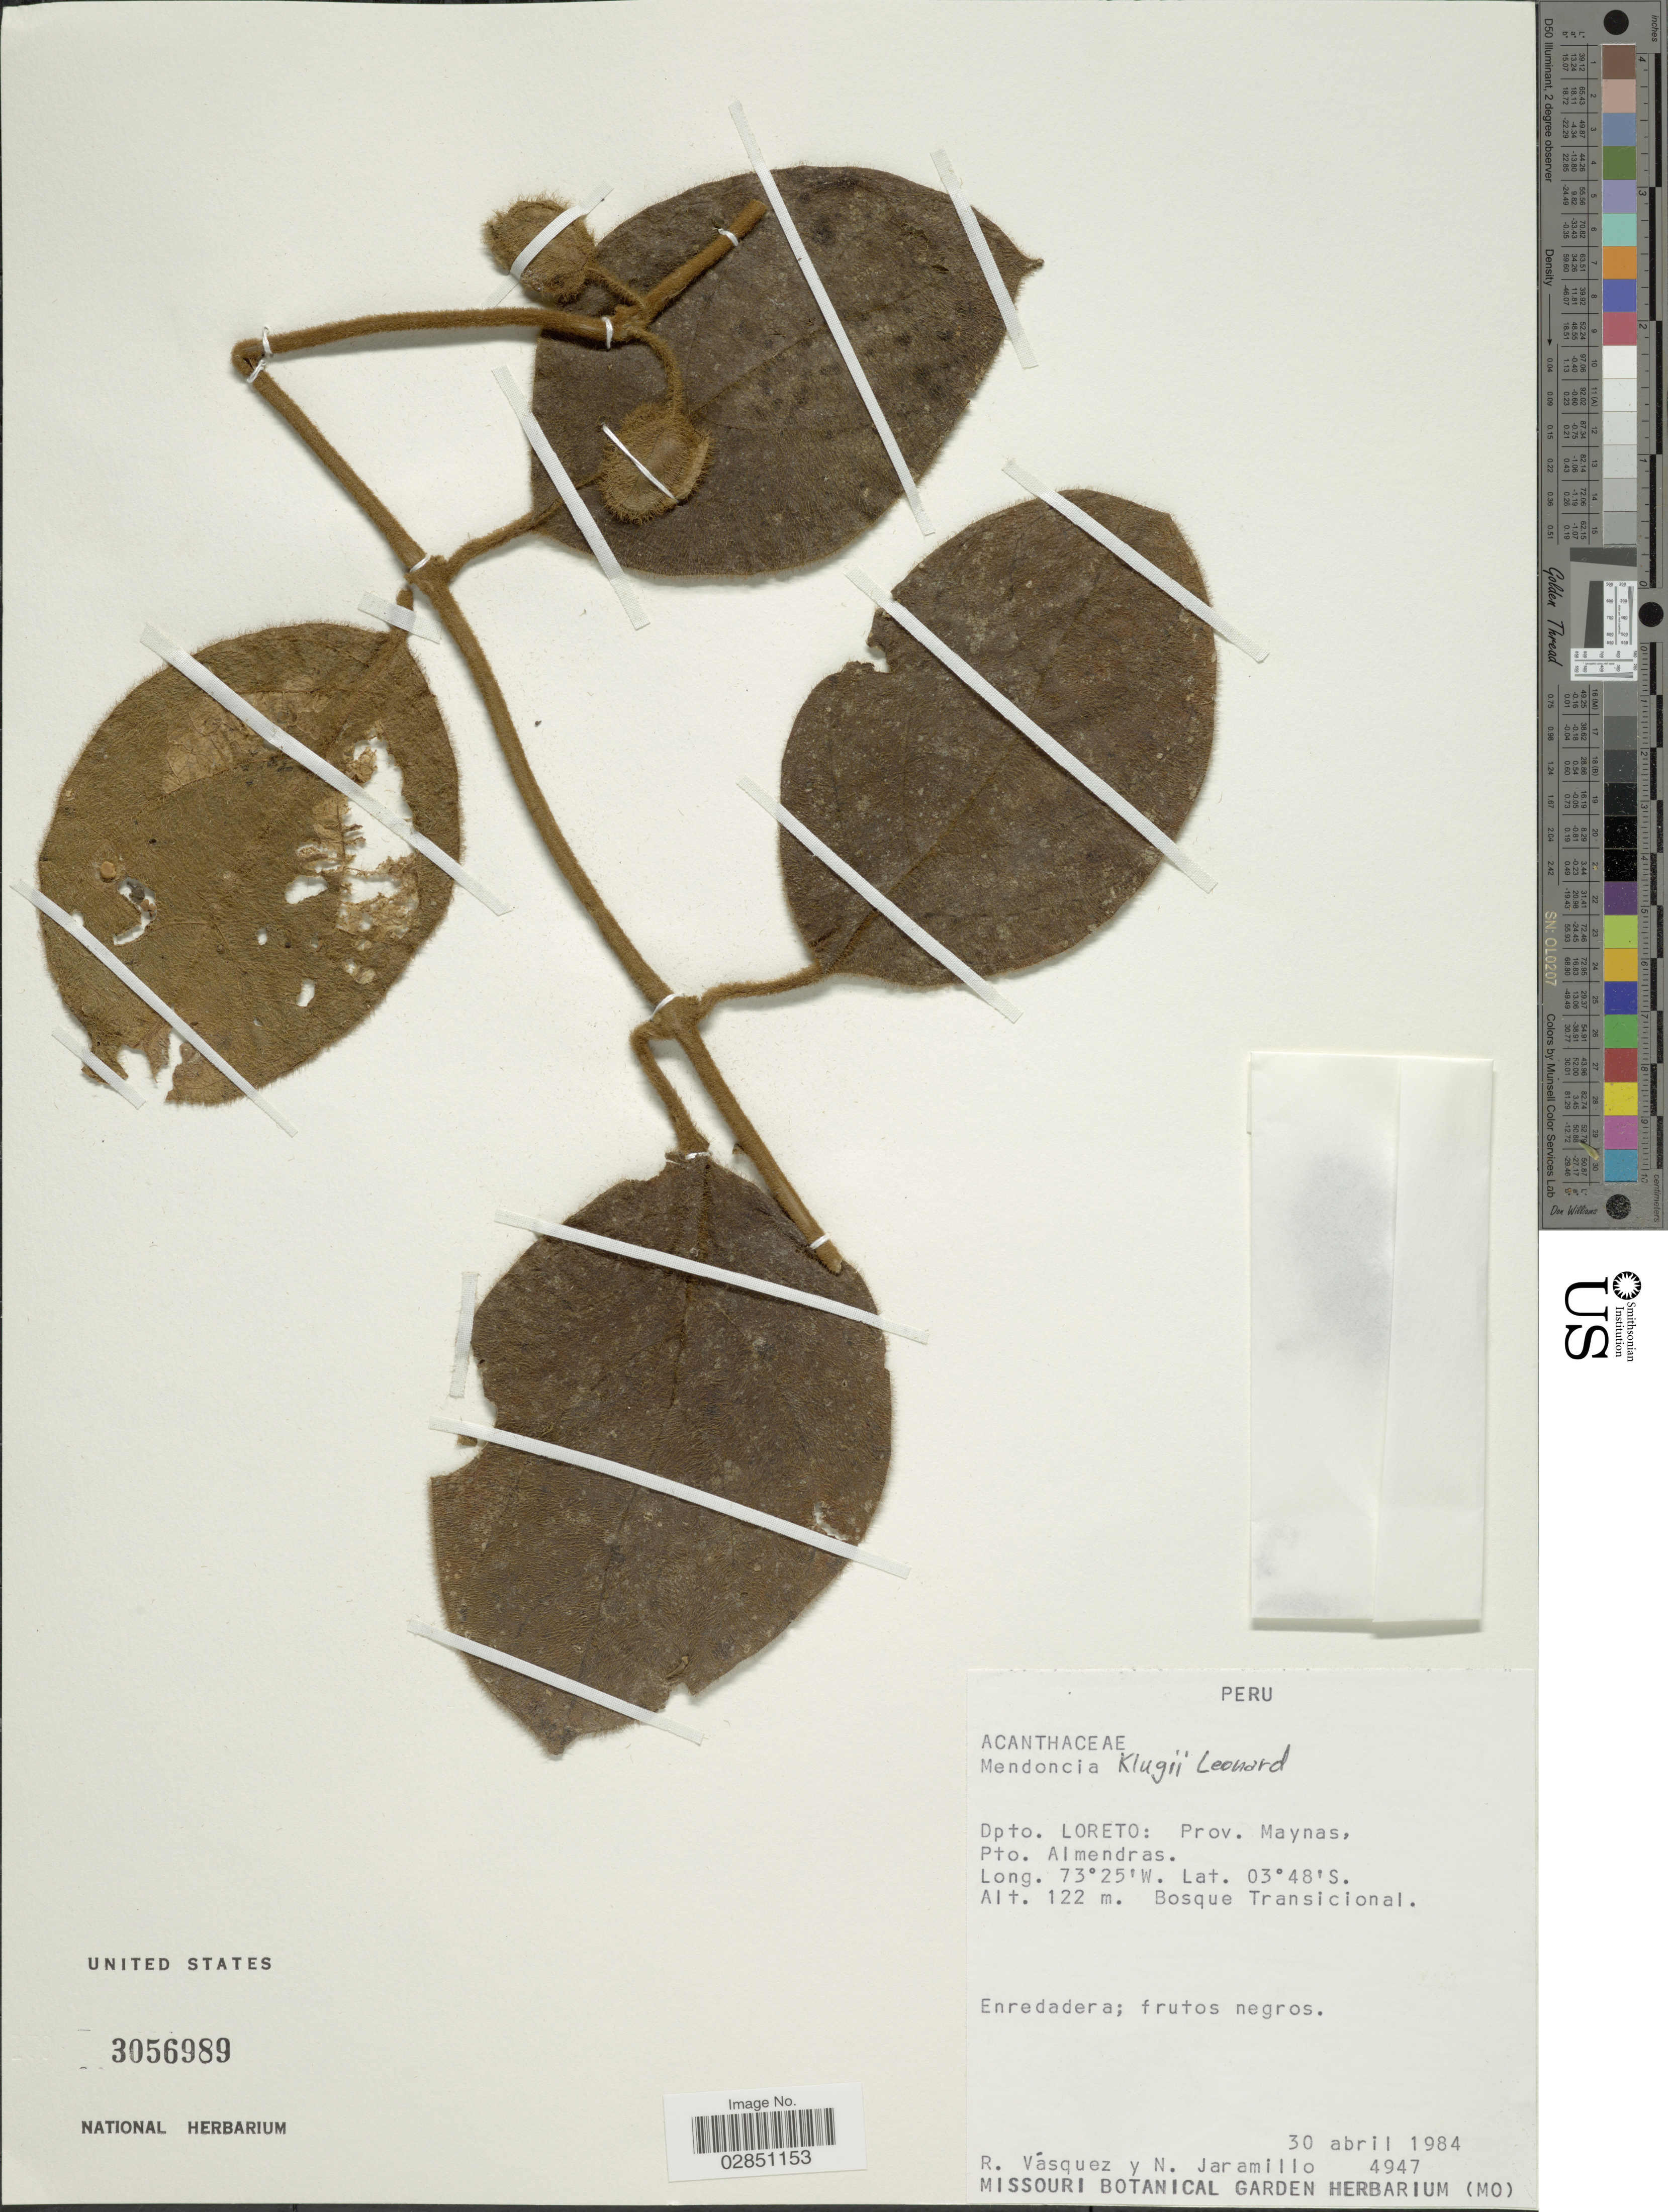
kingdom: Plantae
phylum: Tracheophyta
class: Magnoliopsida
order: Lamiales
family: Acanthaceae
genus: Mendoncia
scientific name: Mendoncia klugii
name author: Leonard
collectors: R. Vásques & N. Jaramillo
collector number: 4947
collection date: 1984-04-30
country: Peru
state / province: Loreto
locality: Dpto. Loreto: Prov. Maynas, Pto. Almendras.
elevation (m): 122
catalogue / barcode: US 3056989